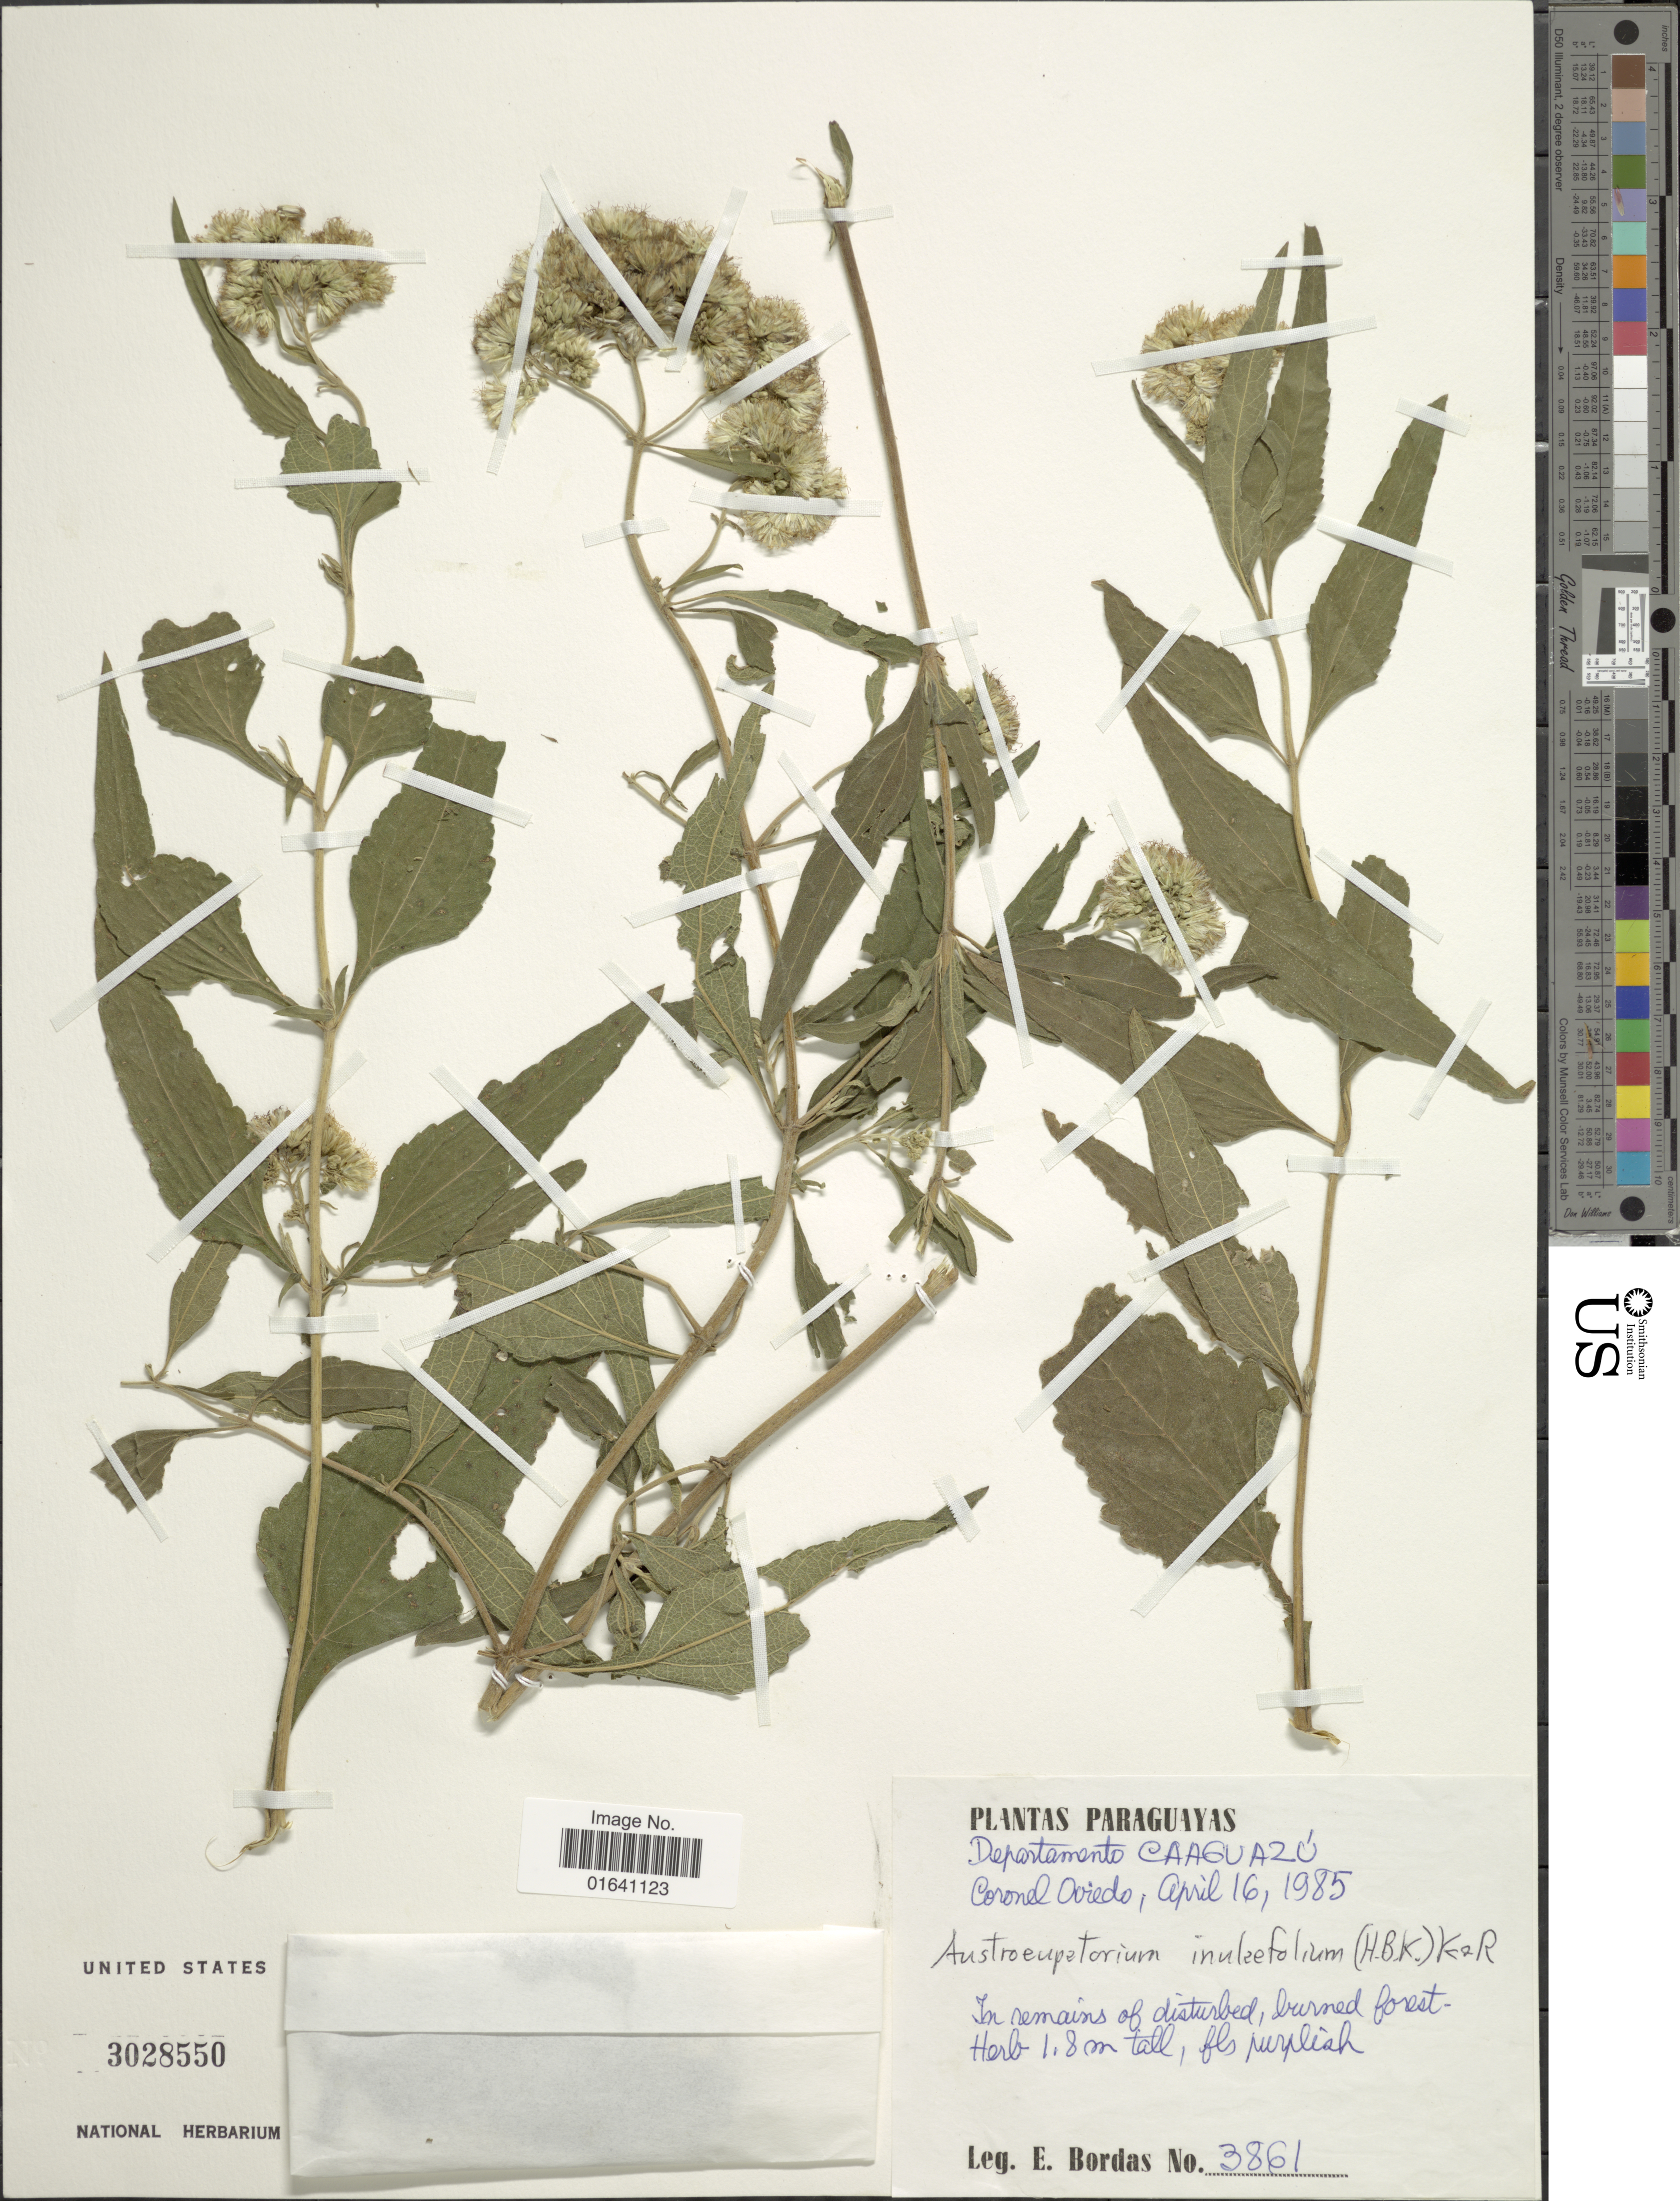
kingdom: Plantae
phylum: Tracheophyta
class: Magnoliopsida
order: Asterales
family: Asteraceae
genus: Austroeupatorium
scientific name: Austroeupatorium inulaefolium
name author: (Kunth) R.M. King & H. Rob.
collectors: E. Bordas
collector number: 3861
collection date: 1985-04-16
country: Paraguay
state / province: Caaguazu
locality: Departamento Caaguazú, Coronel Oviedo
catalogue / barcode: US 3028550